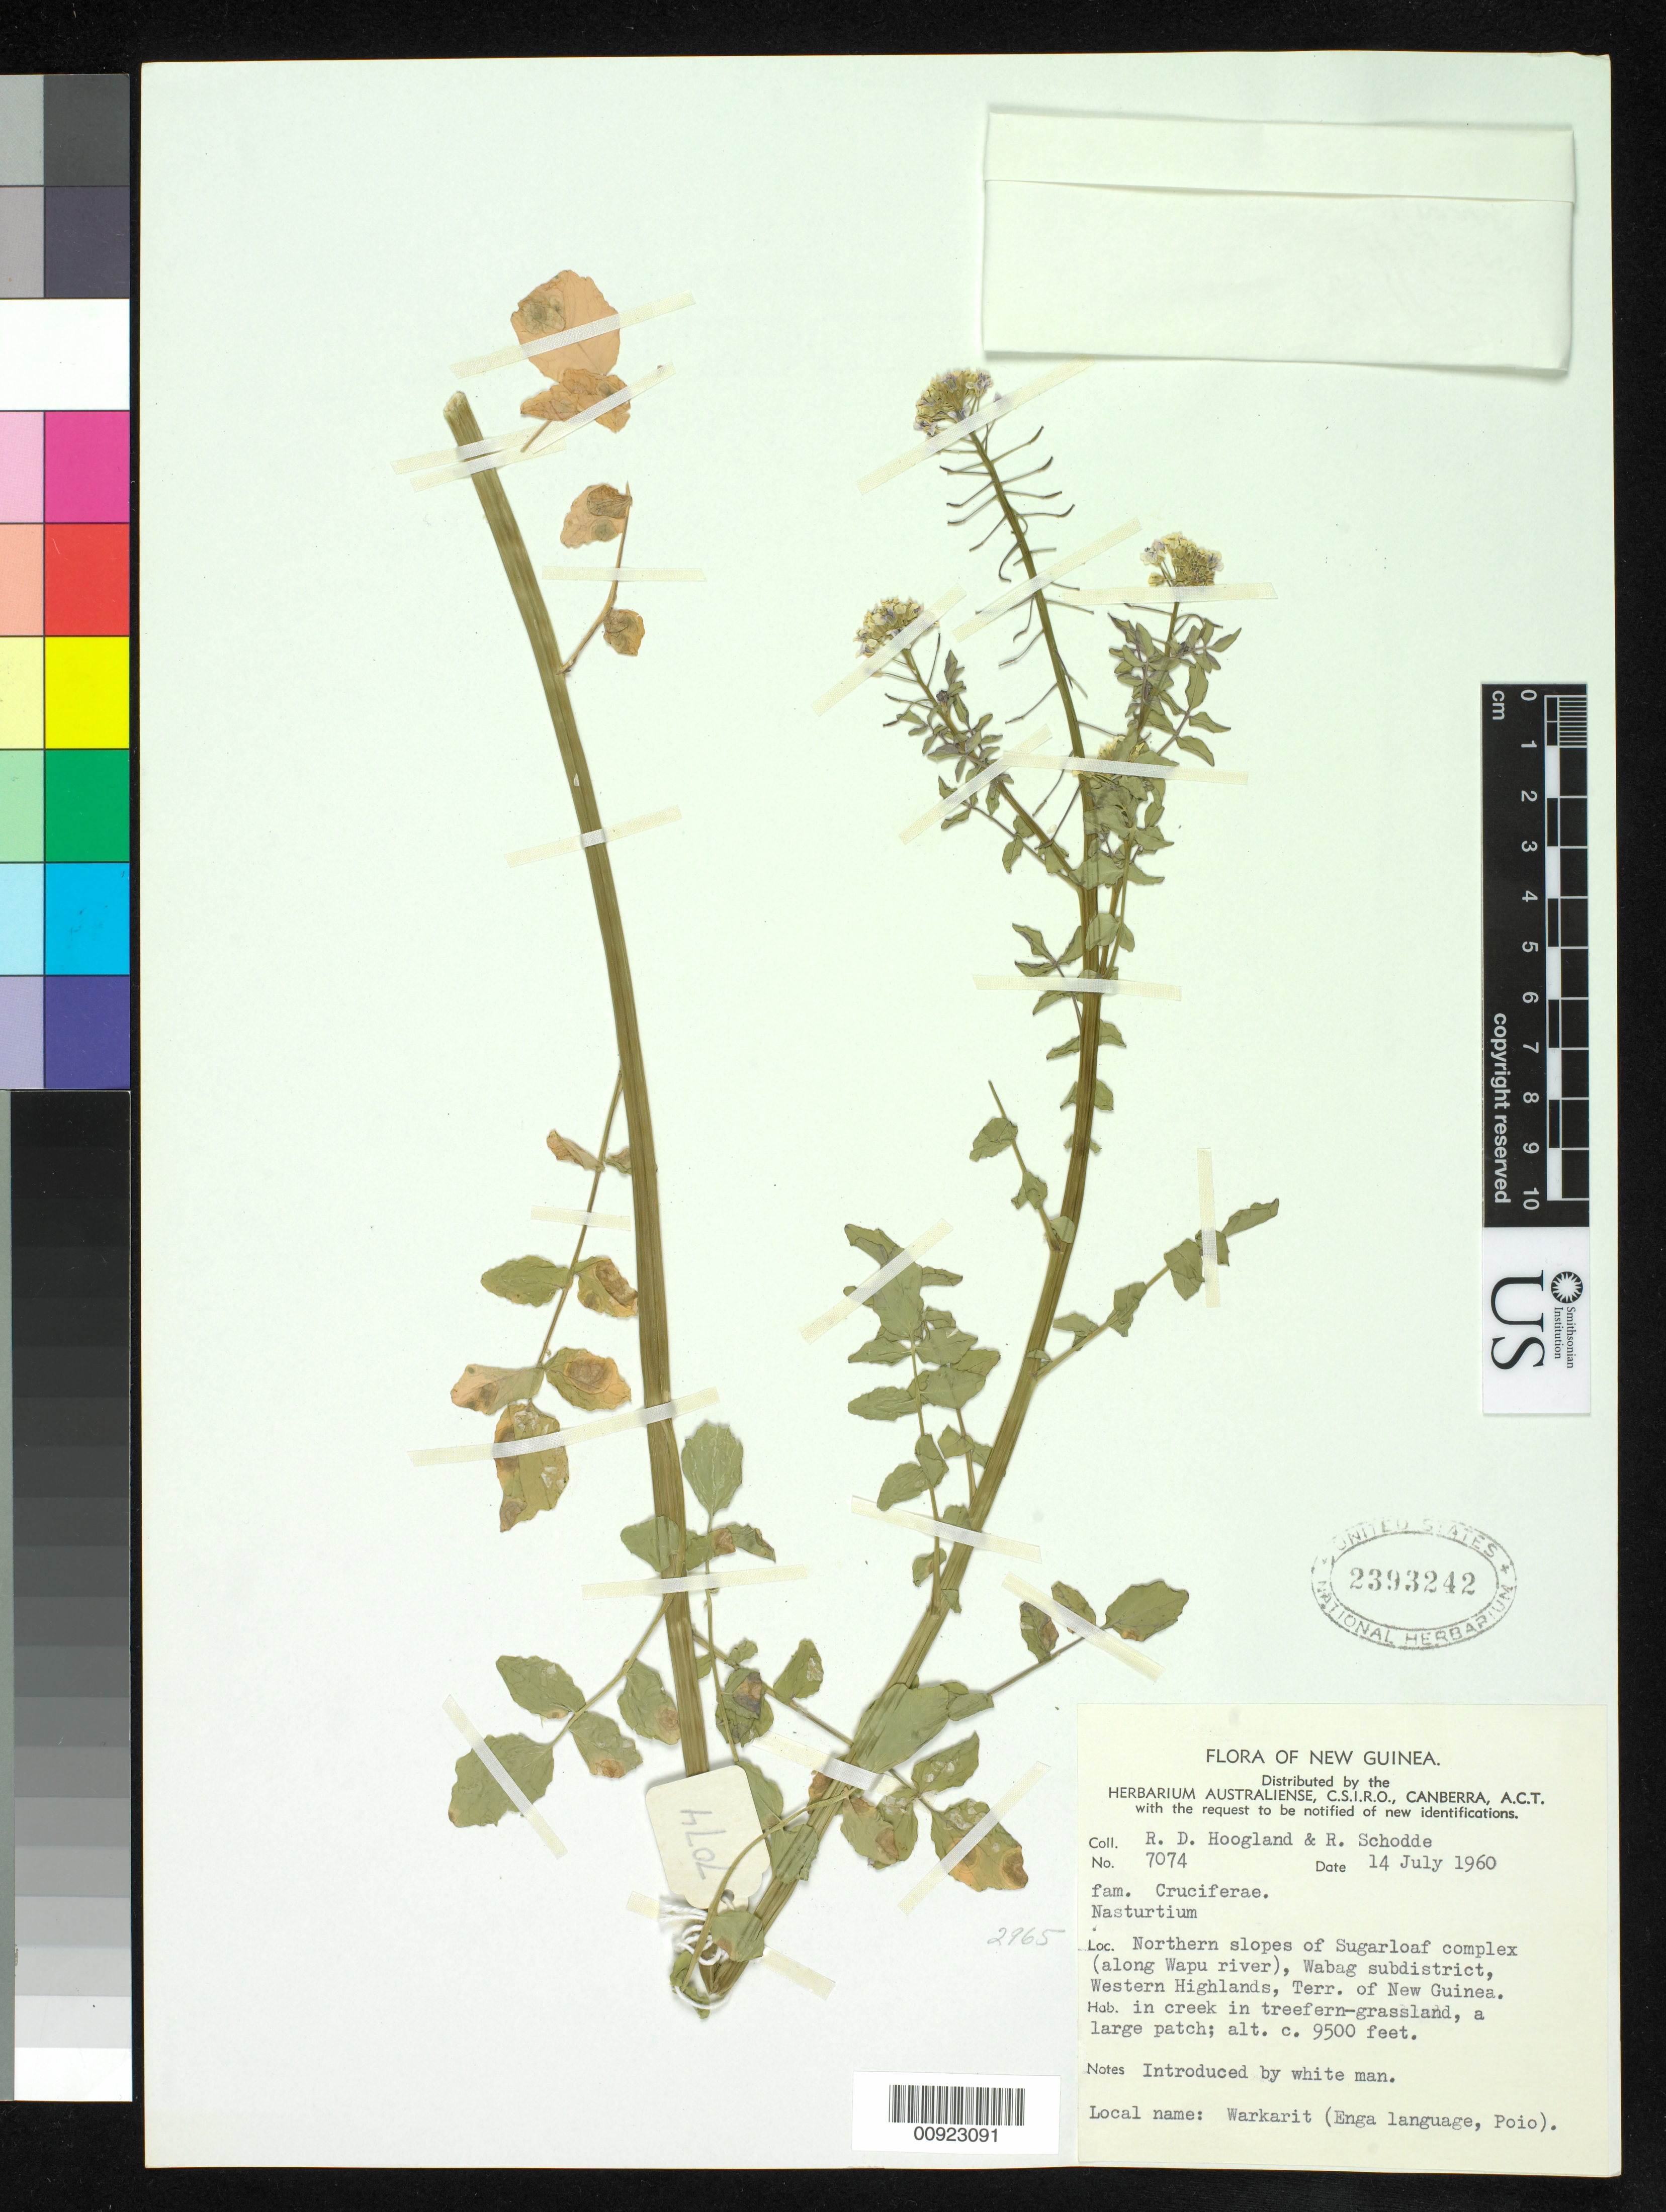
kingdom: Plantae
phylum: Tracheophyta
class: Magnoliopsida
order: Brassicales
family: Brassicaceae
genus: Nasturtium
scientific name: Nasturtium officinale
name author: R. Br.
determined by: Strong, Mark T., (BOT), Smithsonian Institution - National Museum of Natural History (UNITED STATES)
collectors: R. D. Hoogland & R. Schodde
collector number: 7074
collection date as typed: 14 Jul 1960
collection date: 1960-07-14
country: Papua New Guinea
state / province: Enga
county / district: Wabag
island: New Guinea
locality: Northern slopes of Sugarloaf complex (along Wapu river), Wabag subdistrict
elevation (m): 2896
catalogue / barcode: US 2393242